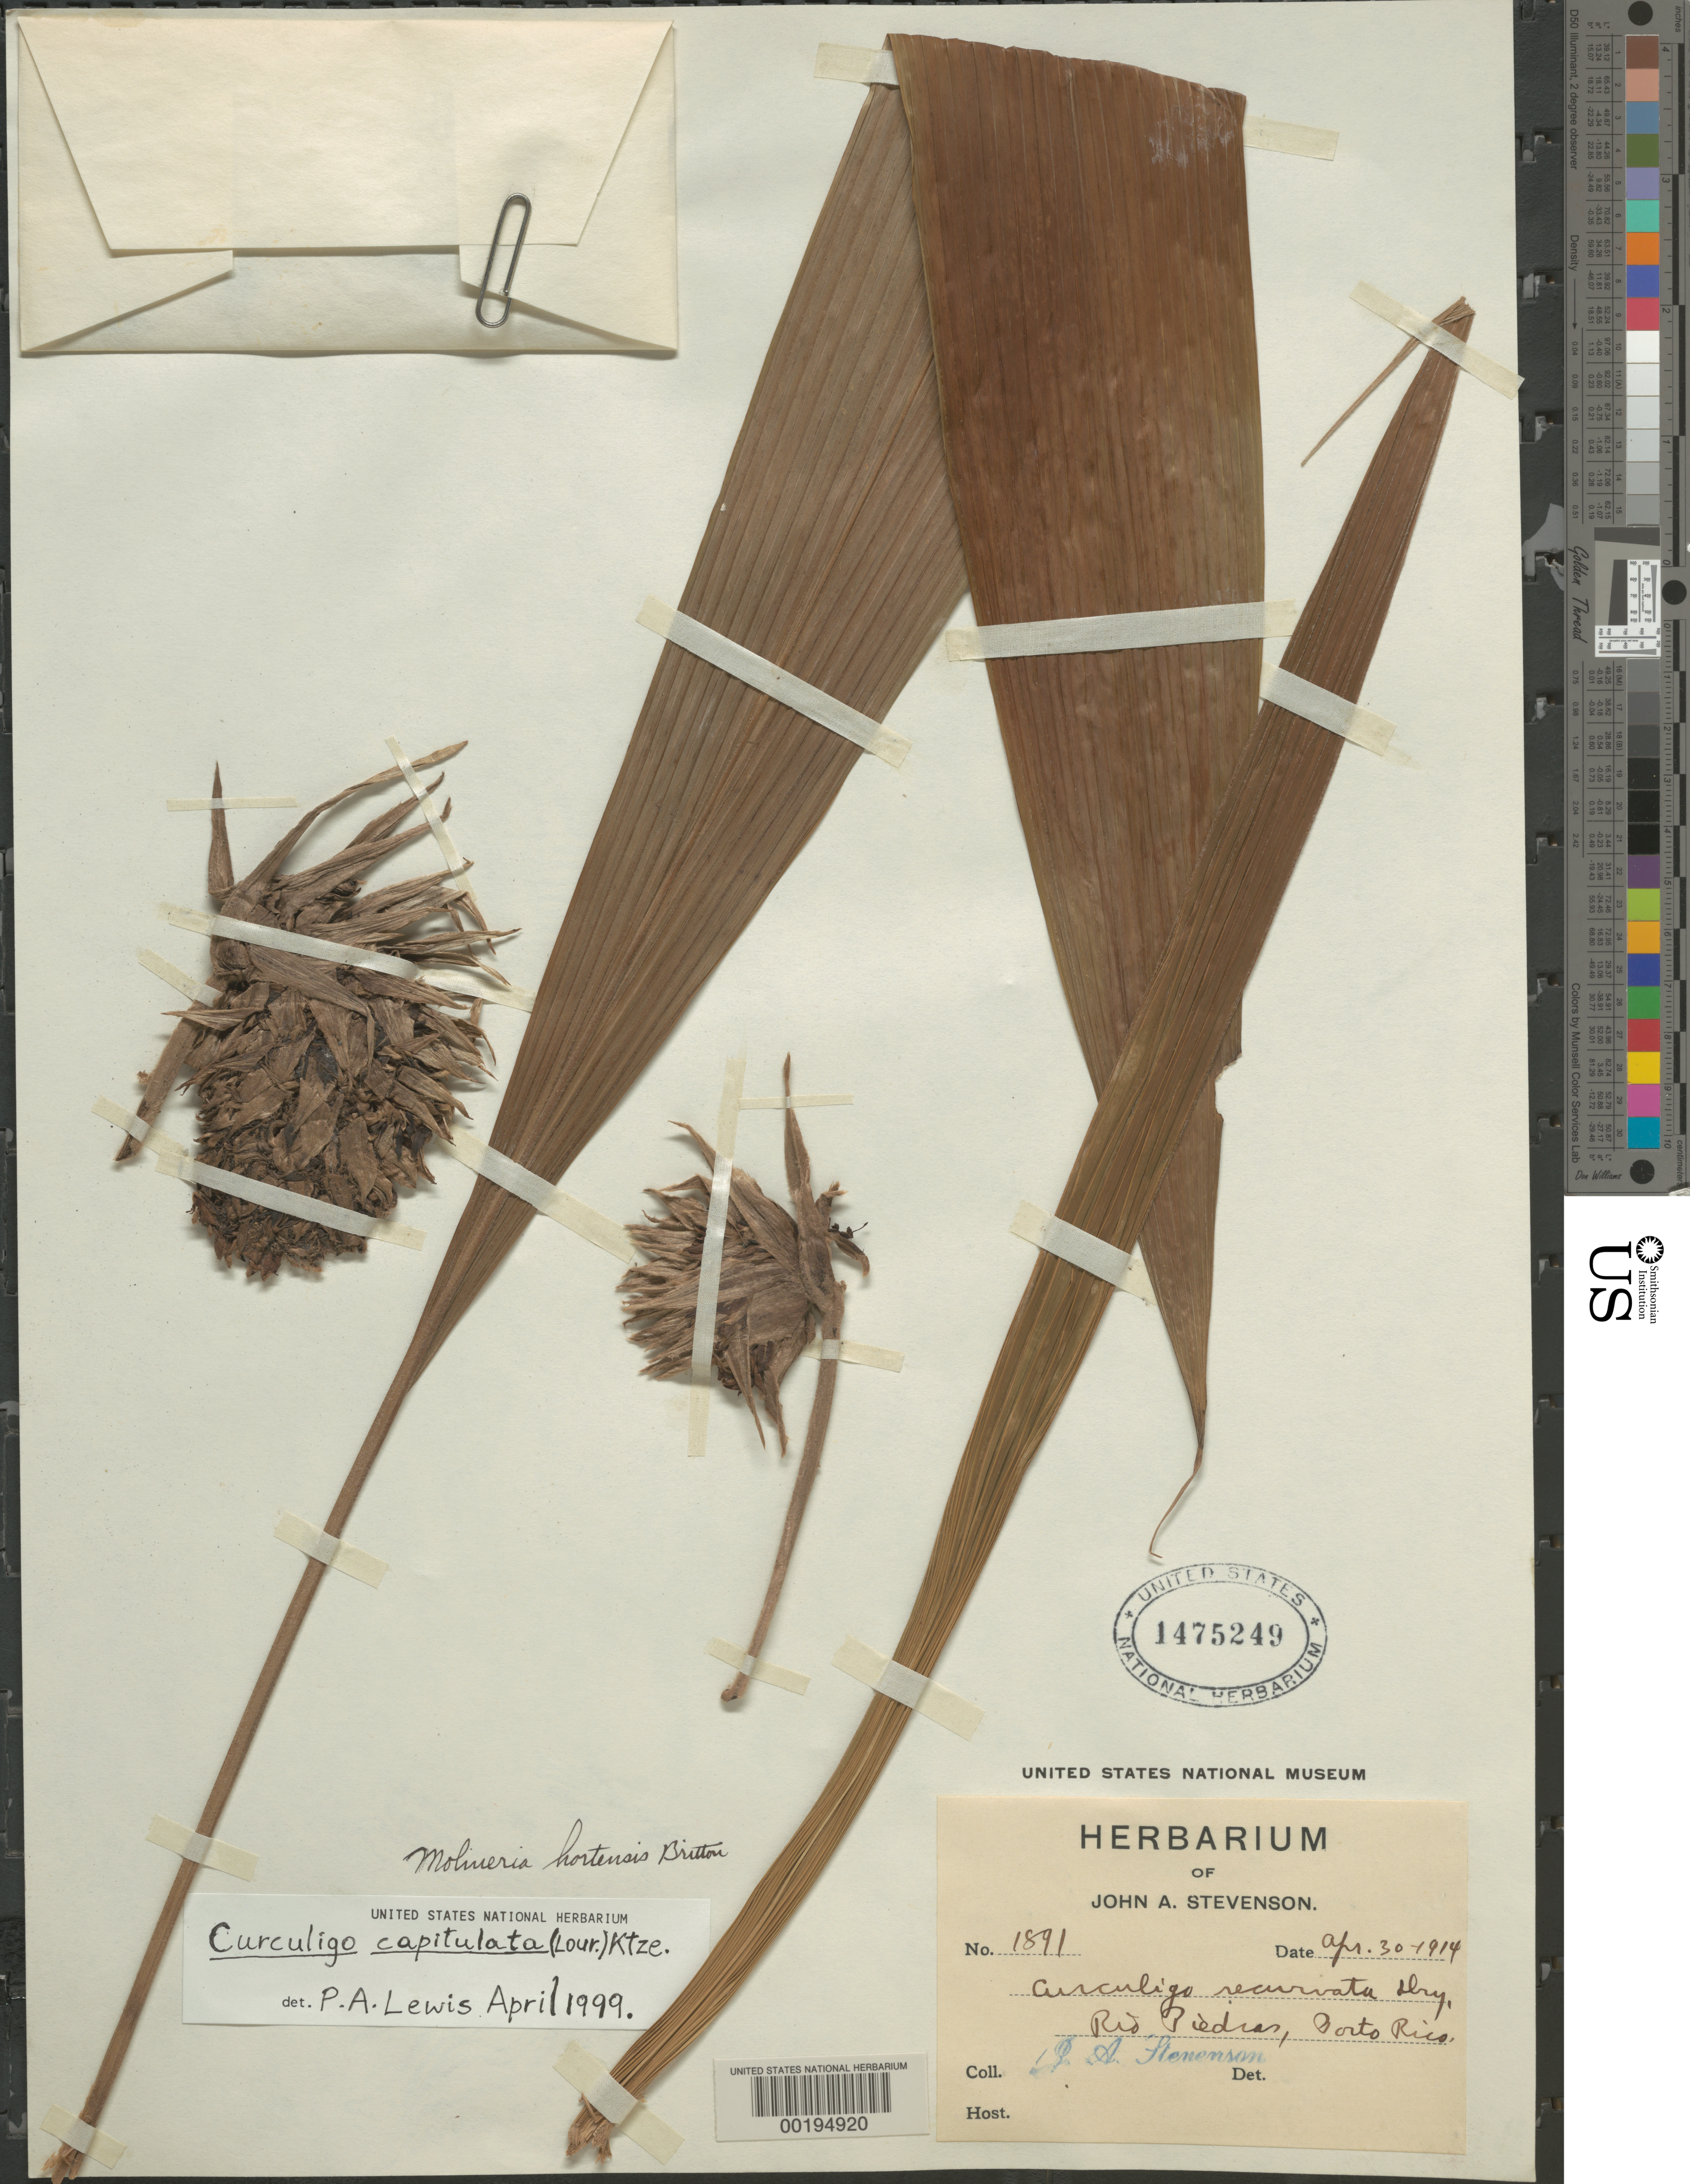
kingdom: Plantae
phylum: Tracheophyta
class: Liliopsida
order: Asparagales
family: Hypoxidaceae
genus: Curculigo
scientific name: Curculigo capitulata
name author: (Lour.) Kuntze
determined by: Lewis, P. A.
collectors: J. Stevenson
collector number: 1891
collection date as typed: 30 Apr 1914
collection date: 1914-04-30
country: Puerto Rico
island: Greater Antilles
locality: Rio piedras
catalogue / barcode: US 1475249